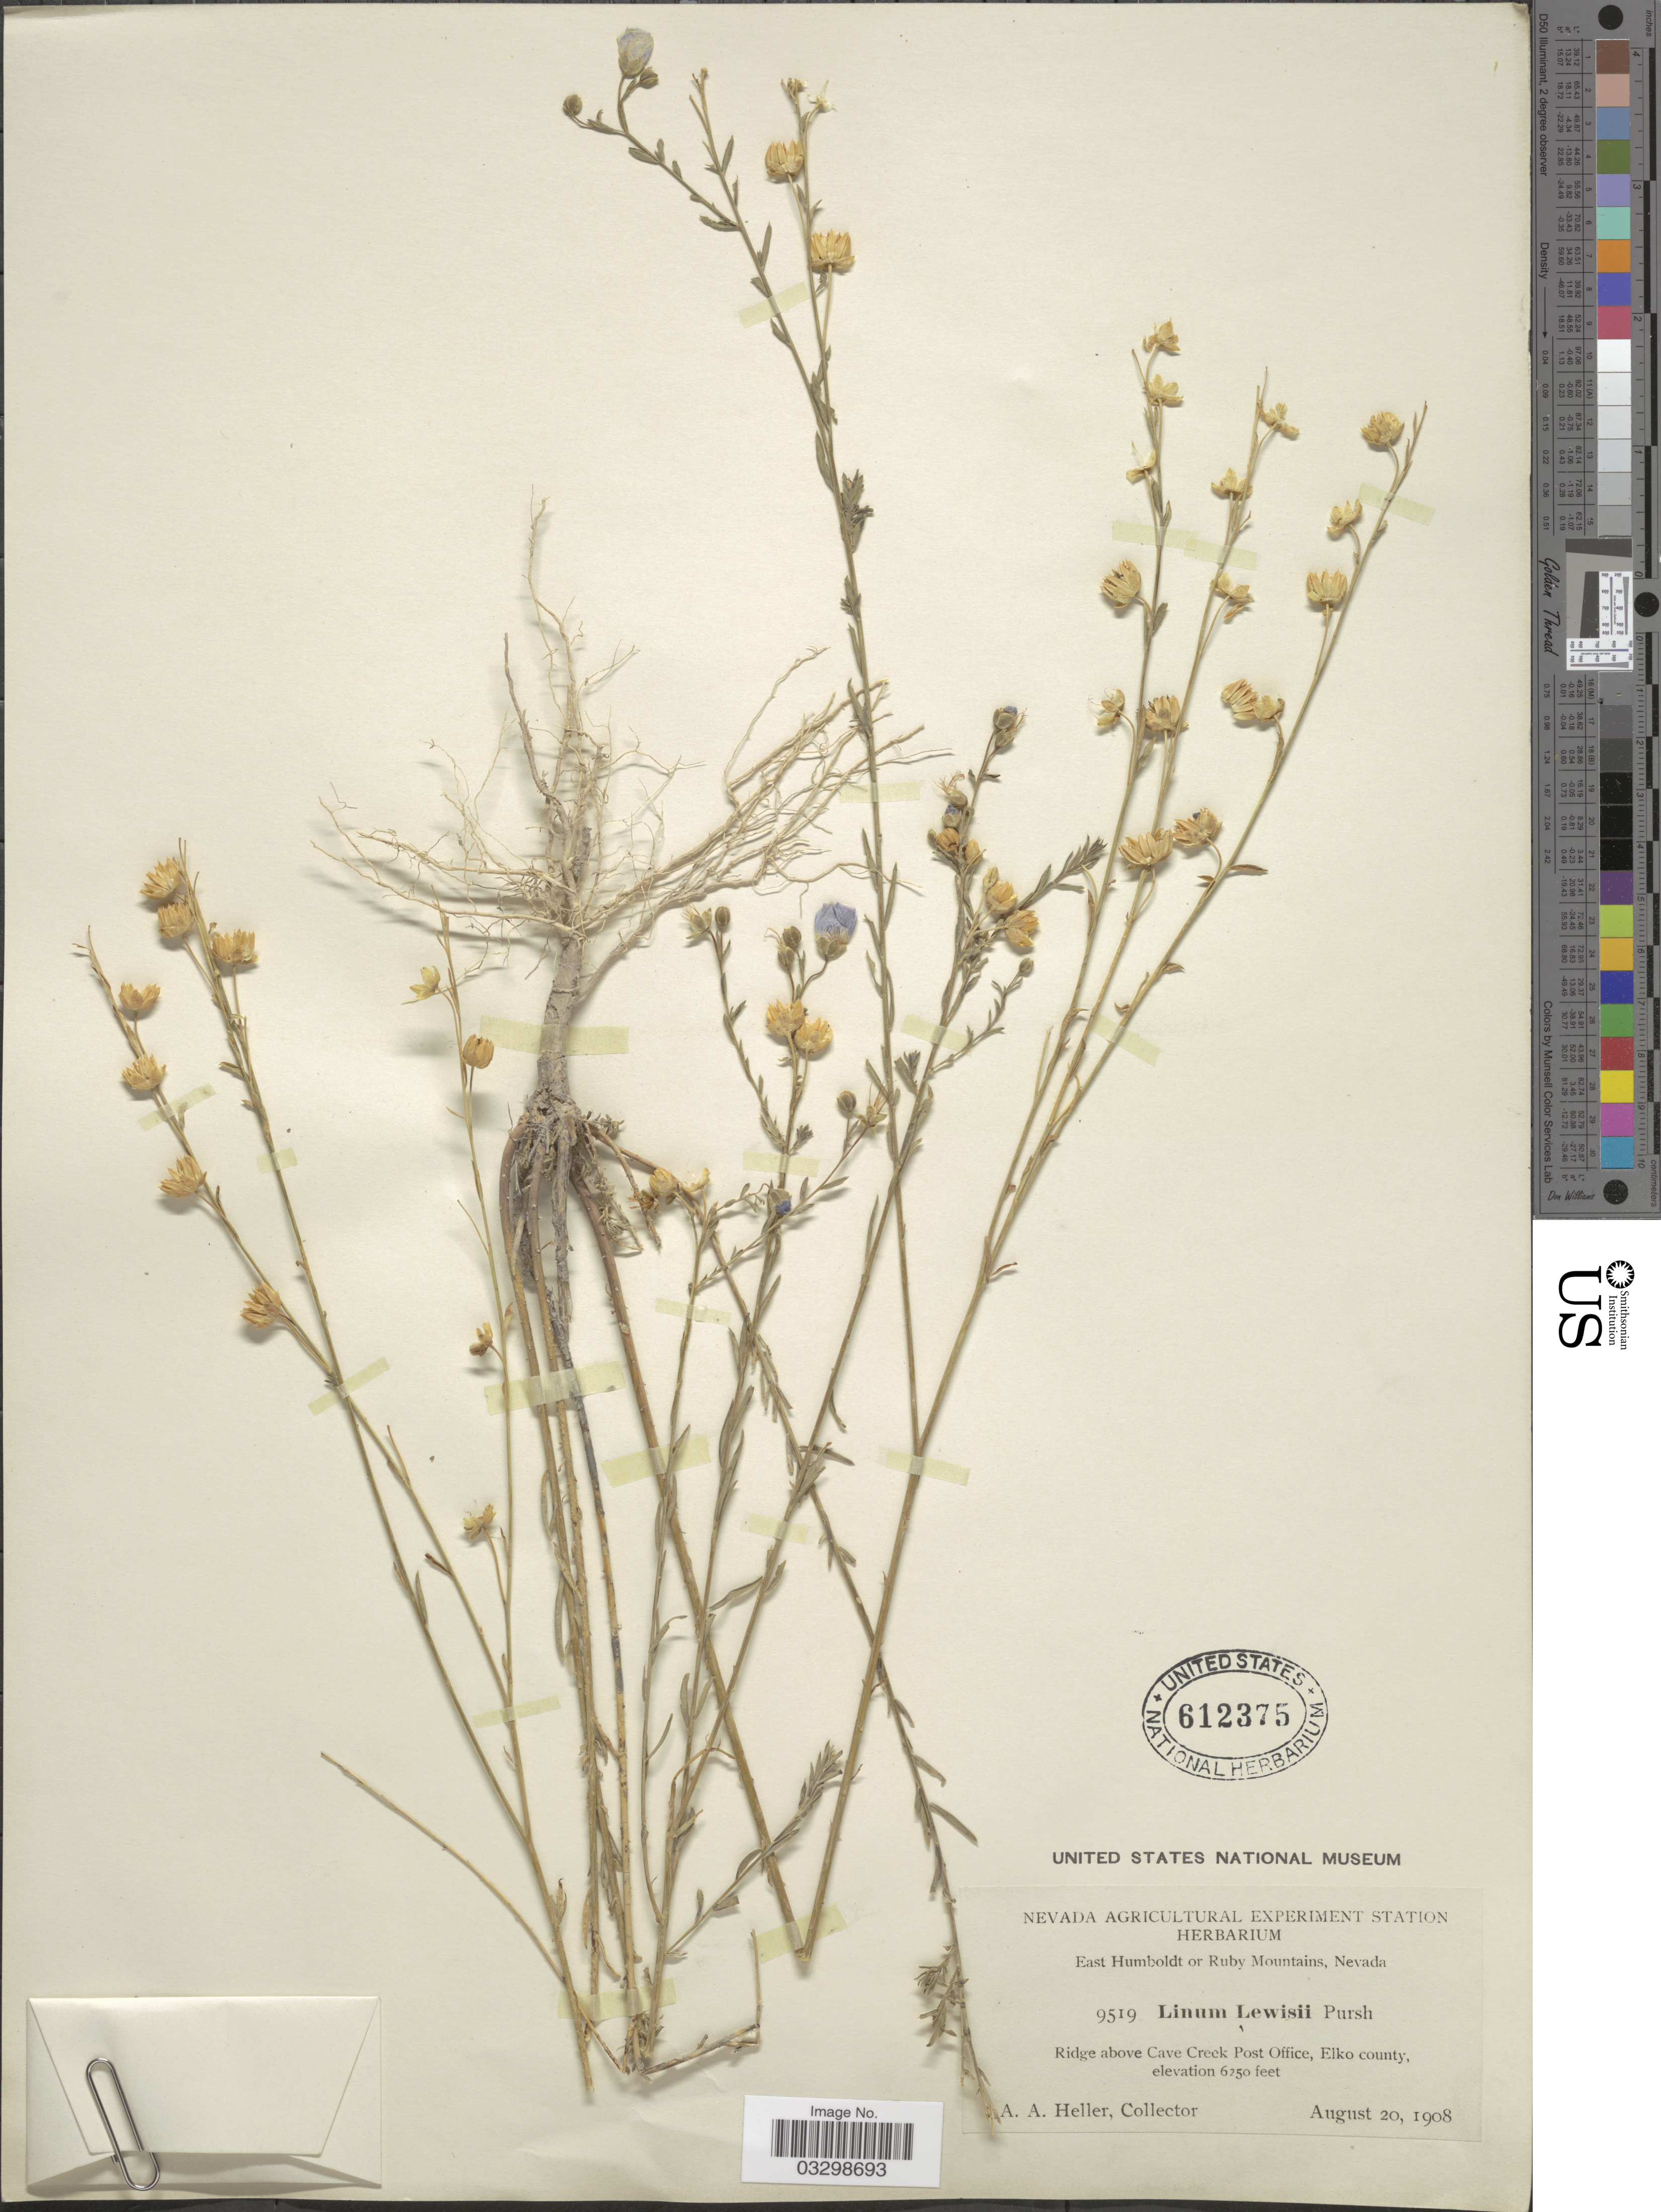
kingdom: Plantae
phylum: Tracheophyta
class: Magnoliopsida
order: Malpighiales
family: Linaceae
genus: Linum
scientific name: Linum lewisii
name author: Pursh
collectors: A. A. Heller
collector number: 9519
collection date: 1908-08-20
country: United States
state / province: Nevada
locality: East Humboldt or Ruby Mountains. Ridge above Cave Creek Post Office, Elko county.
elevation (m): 1905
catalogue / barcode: US 612375